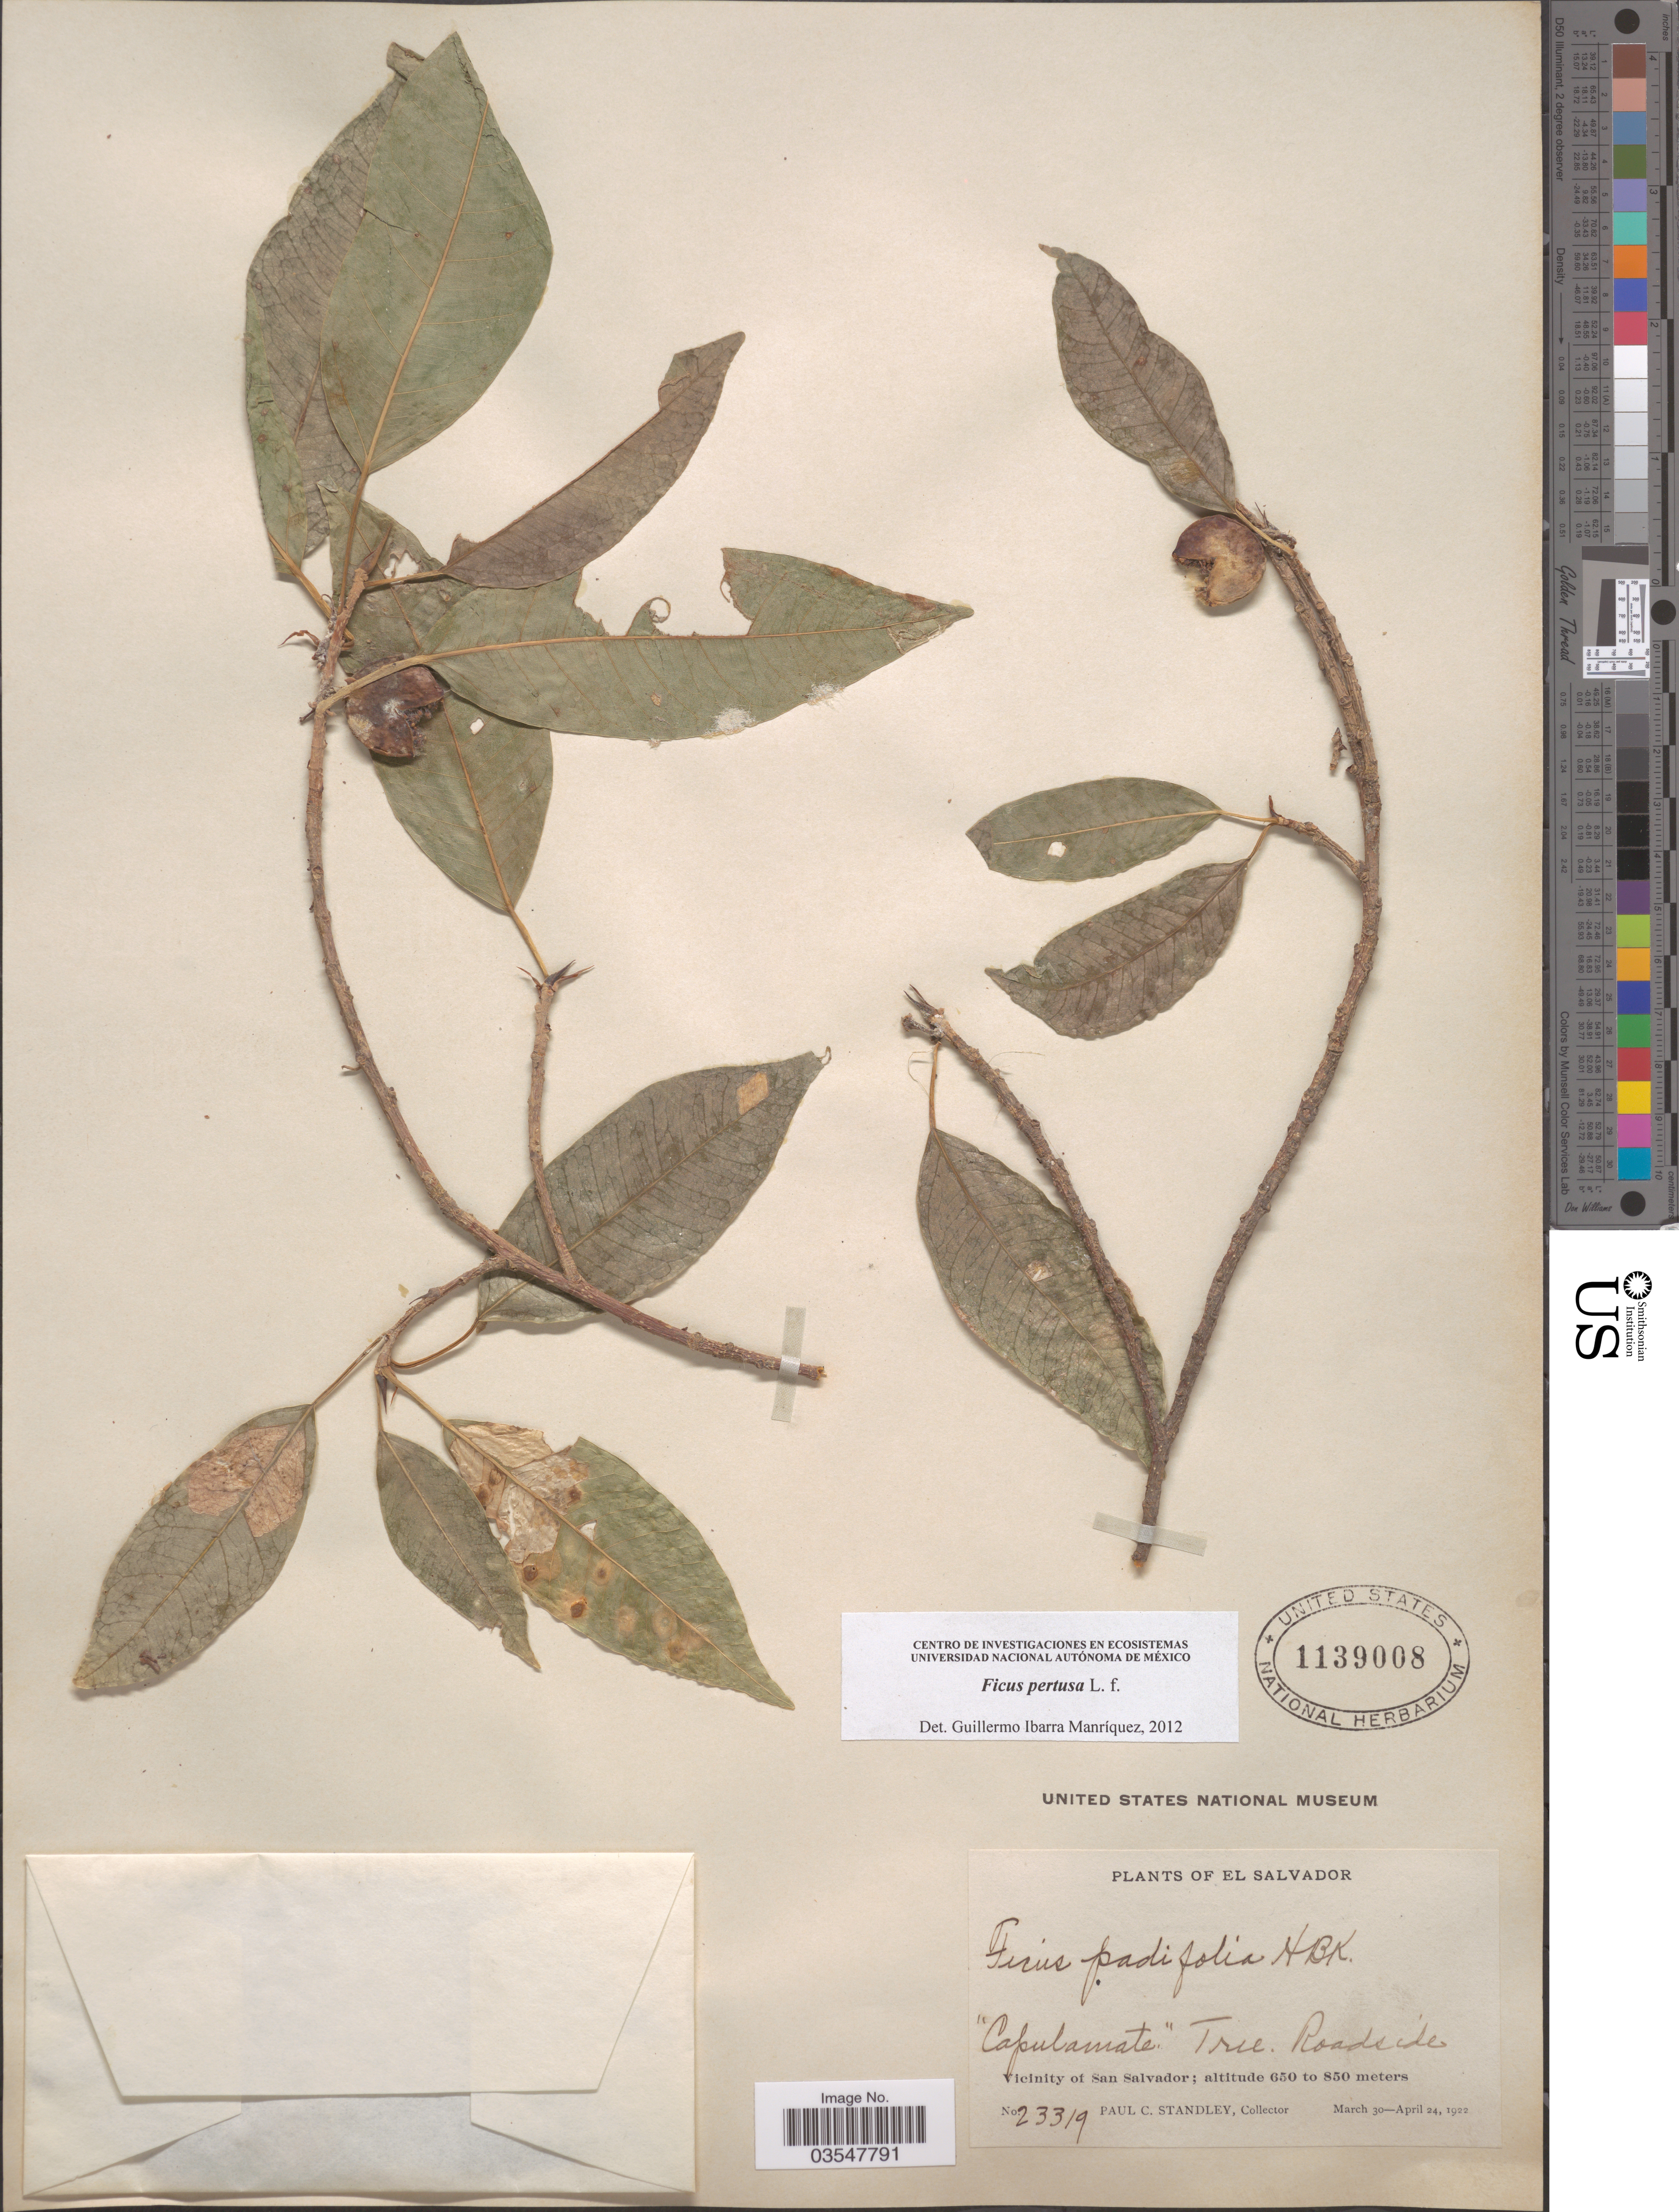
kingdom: Plantae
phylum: Tracheophyta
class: Magnoliopsida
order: Rosales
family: Moraceae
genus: Ficus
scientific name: Ficus pertusa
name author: L. f.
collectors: P. C. Standley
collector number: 23319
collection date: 1922-03-30/1922-04-24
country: El Salvador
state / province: San Salvador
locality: Roadside. Vicinity of San Salvador.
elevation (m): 650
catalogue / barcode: US 1139008